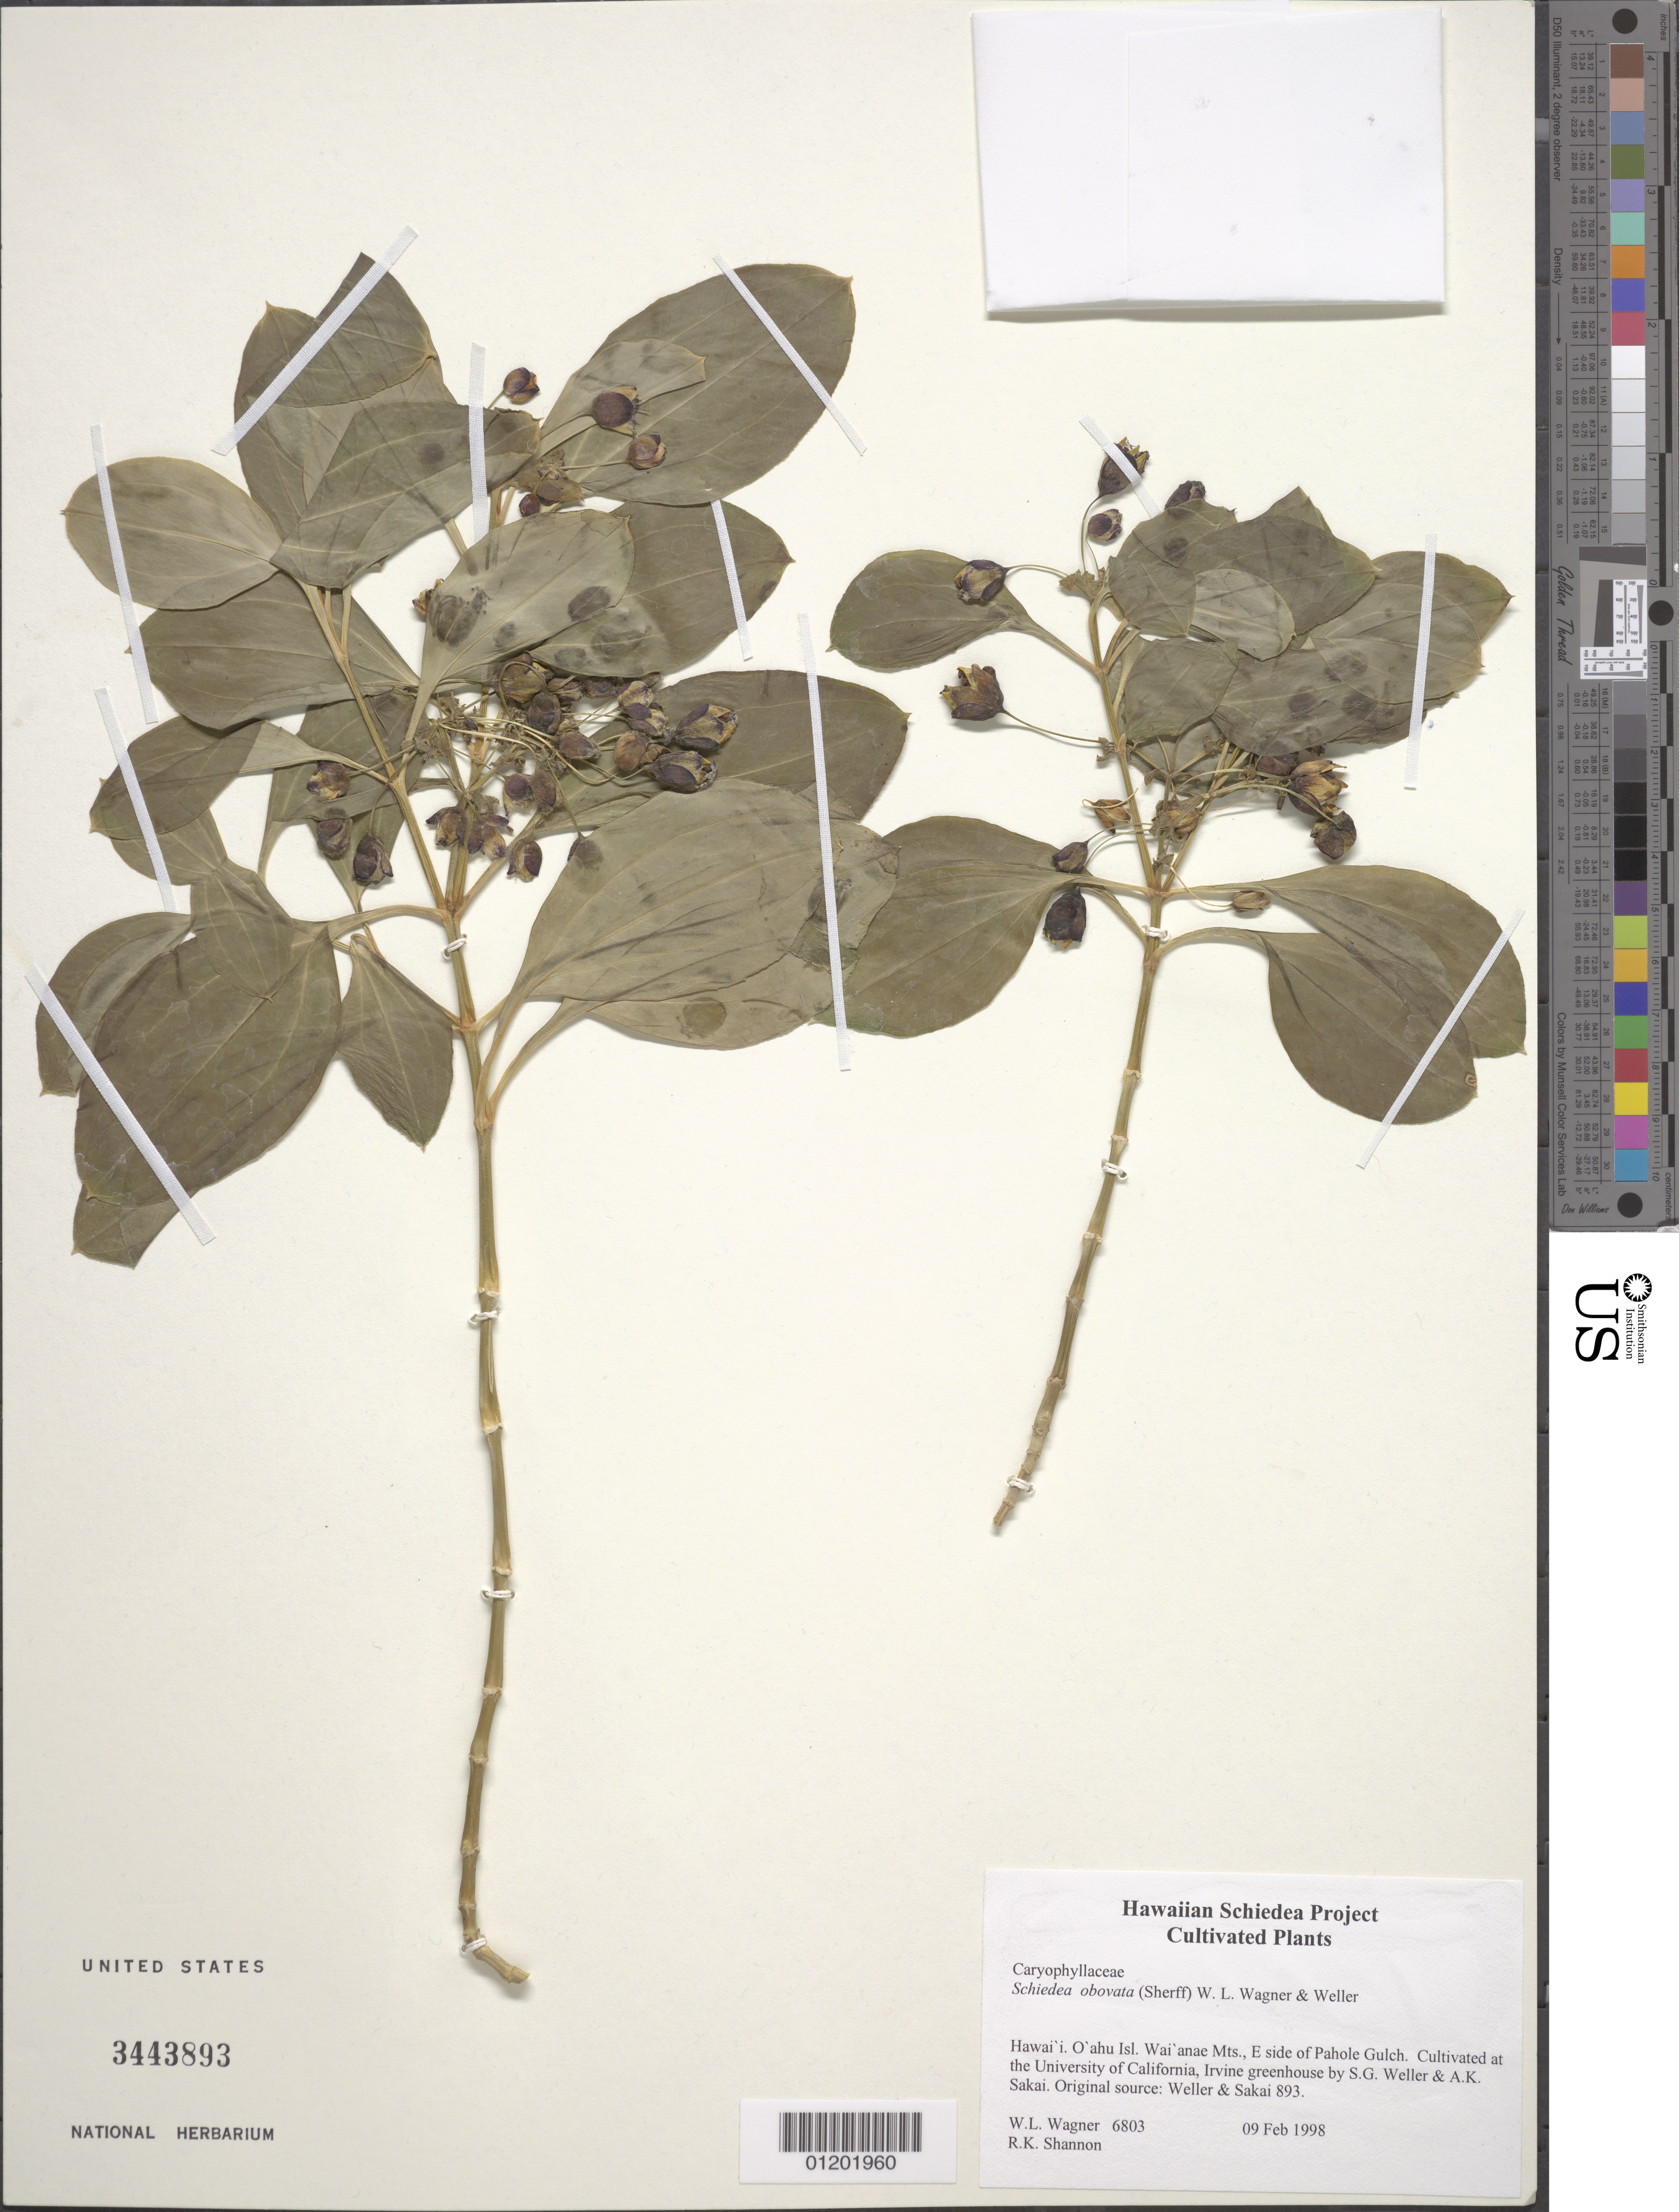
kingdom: Plantae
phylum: Tracheophyta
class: Magnoliopsida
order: Caryophyllales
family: Caryophyllaceae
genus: Schiedea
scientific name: Schiedea obovata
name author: (Sherff) W.L. Wagner & Weller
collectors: W. L. Wagner & R. Shannon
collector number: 6803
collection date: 1998-02-09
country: United States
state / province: California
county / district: Orange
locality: University of California, Irvine greenhouse.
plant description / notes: Cultivated at the University of California, Irvine greenhouse by S.G. Weller & A.K. Sakai. Original source: Weller & Sakai 893.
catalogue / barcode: US 3443893